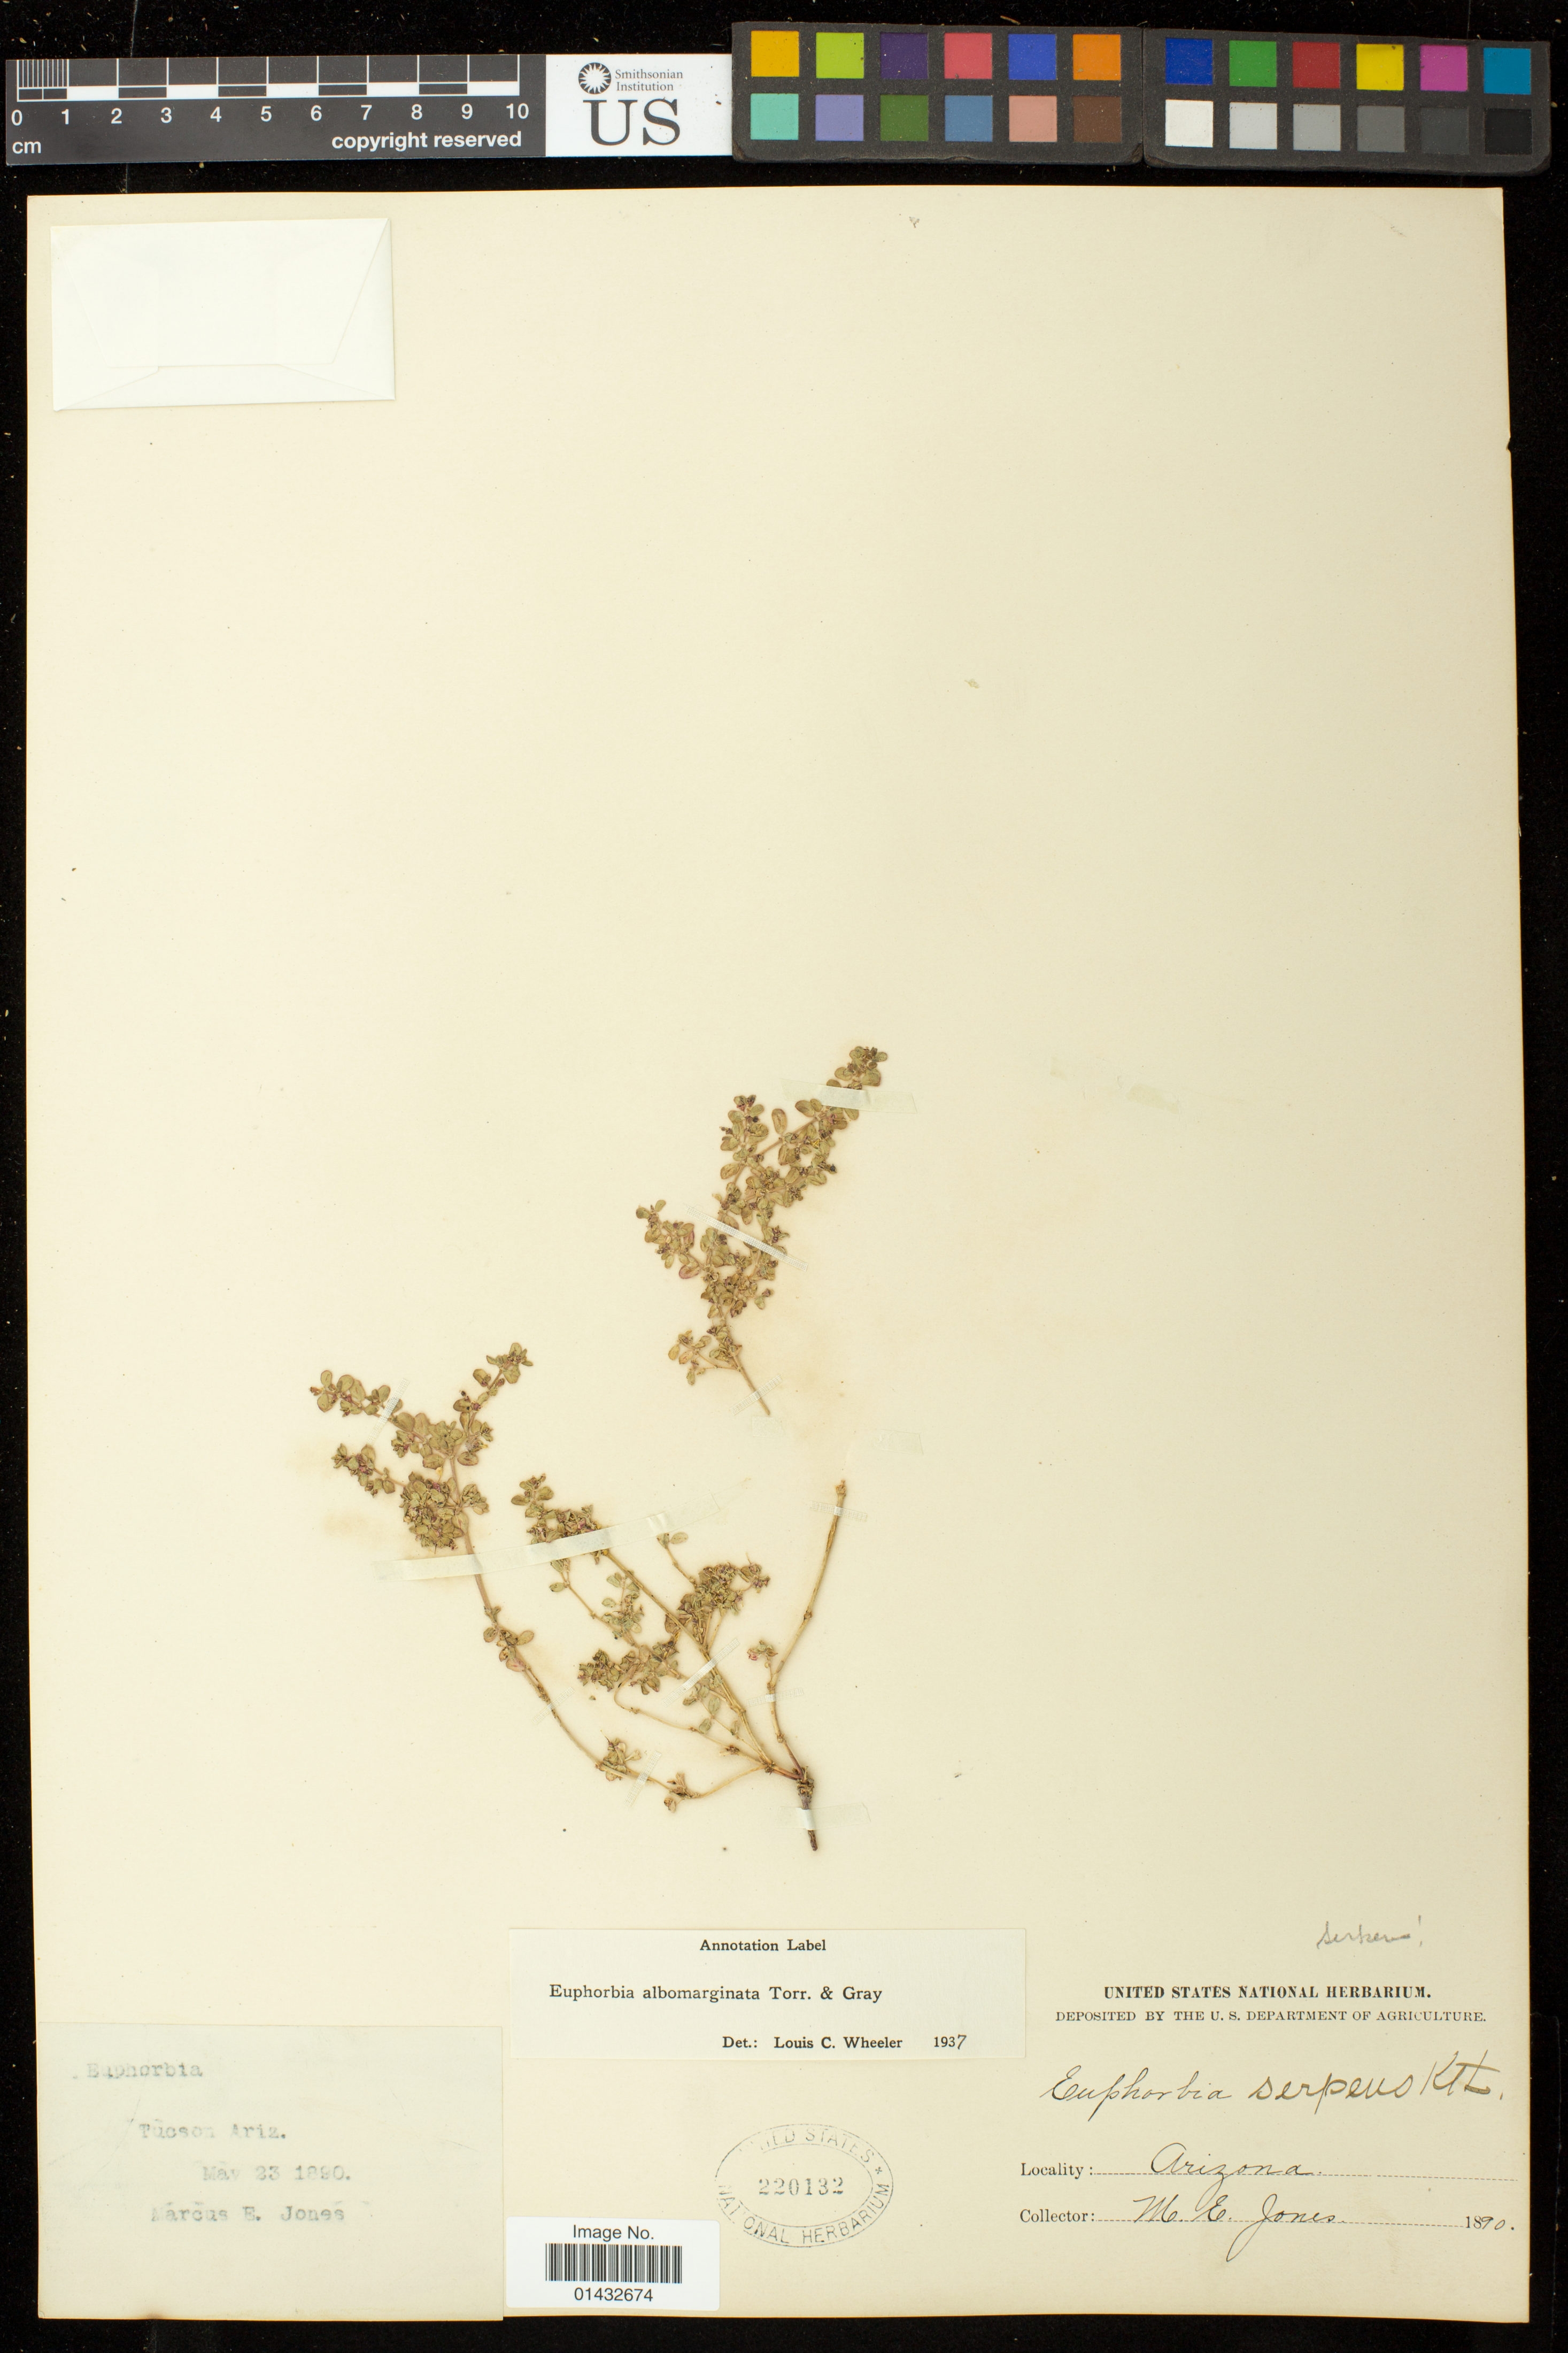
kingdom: Plantae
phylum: Tracheophyta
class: Magnoliopsida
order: Malpighiales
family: Euphorbiaceae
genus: Euphorbia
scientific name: Euphorbia albomarginata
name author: Torr. & A. Gray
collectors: M. E. Jones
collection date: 1890-05-23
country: United States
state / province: Arizona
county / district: Pima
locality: Tucson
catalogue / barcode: US 220132